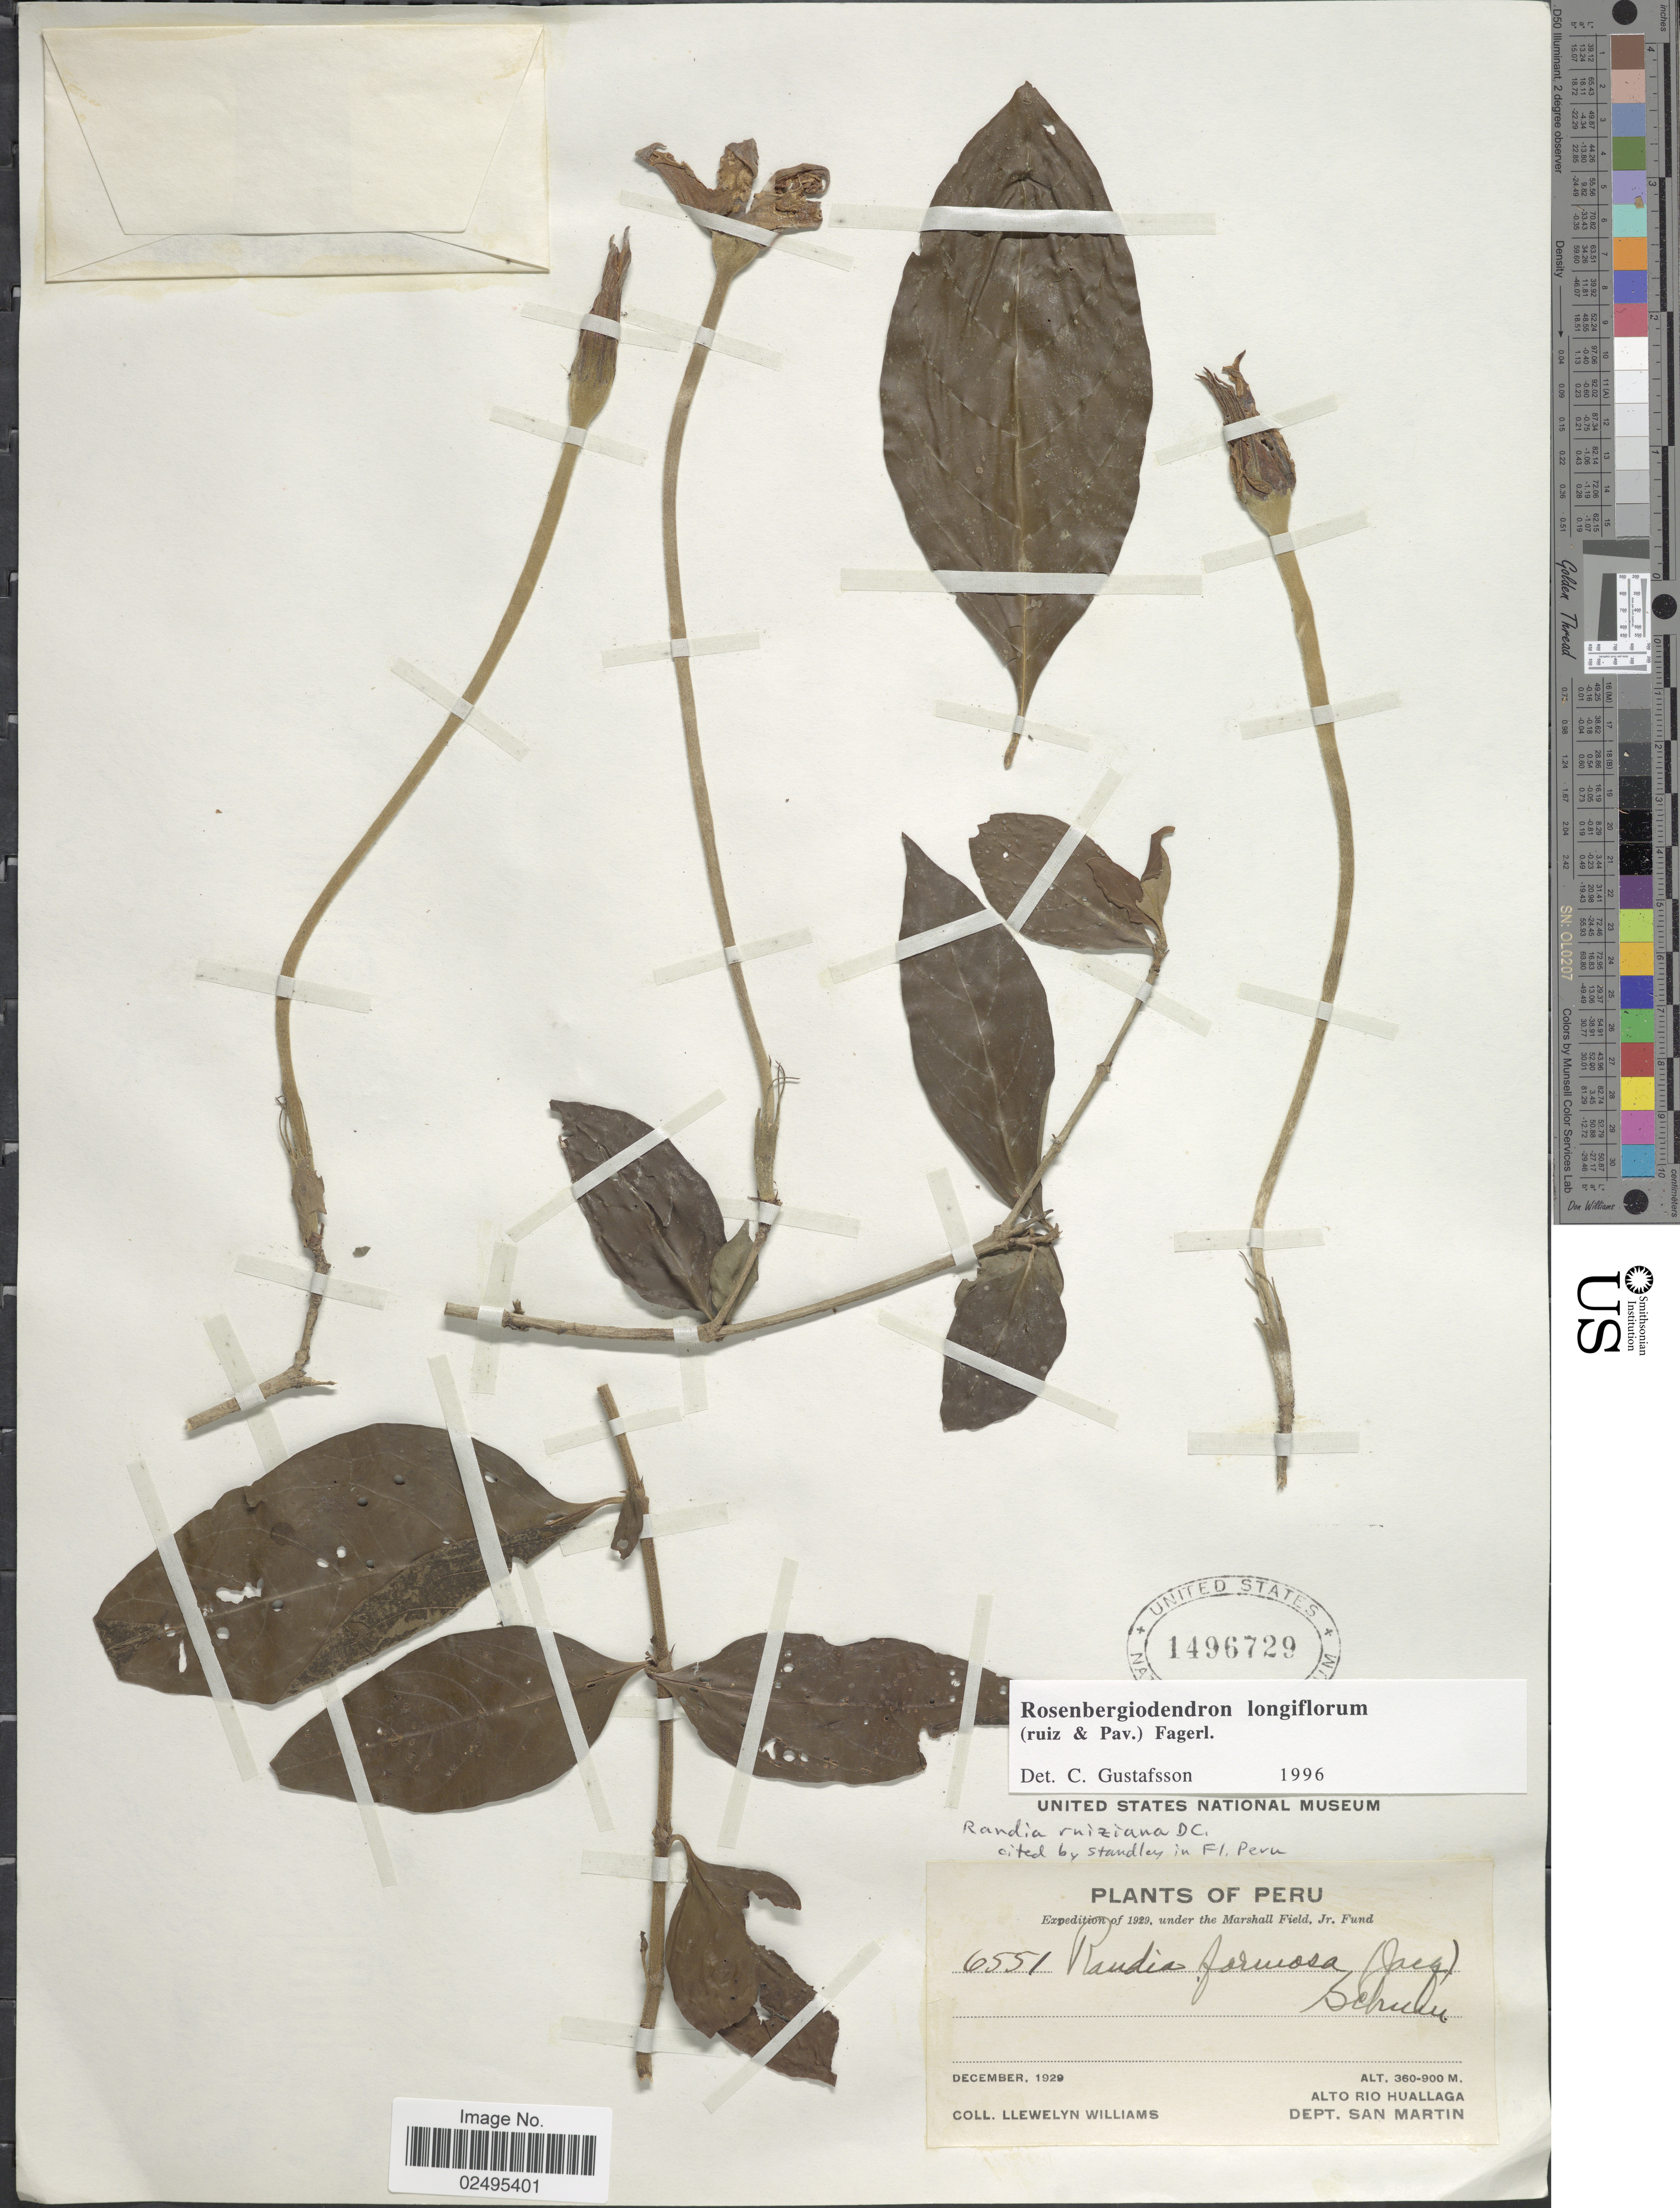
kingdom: Plantae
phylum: Tracheophyta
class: Magnoliopsida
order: Gentianales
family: Rubiaceae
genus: Rosenbergiodendron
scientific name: Rosenbergiodendron longiflorum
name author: (Ruiz & Pav.) Fagerl.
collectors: Ll. Williams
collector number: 6551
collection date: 1929-12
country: Peru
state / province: San Martín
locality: Alto Rio Huallaga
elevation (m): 360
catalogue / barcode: US 1496729